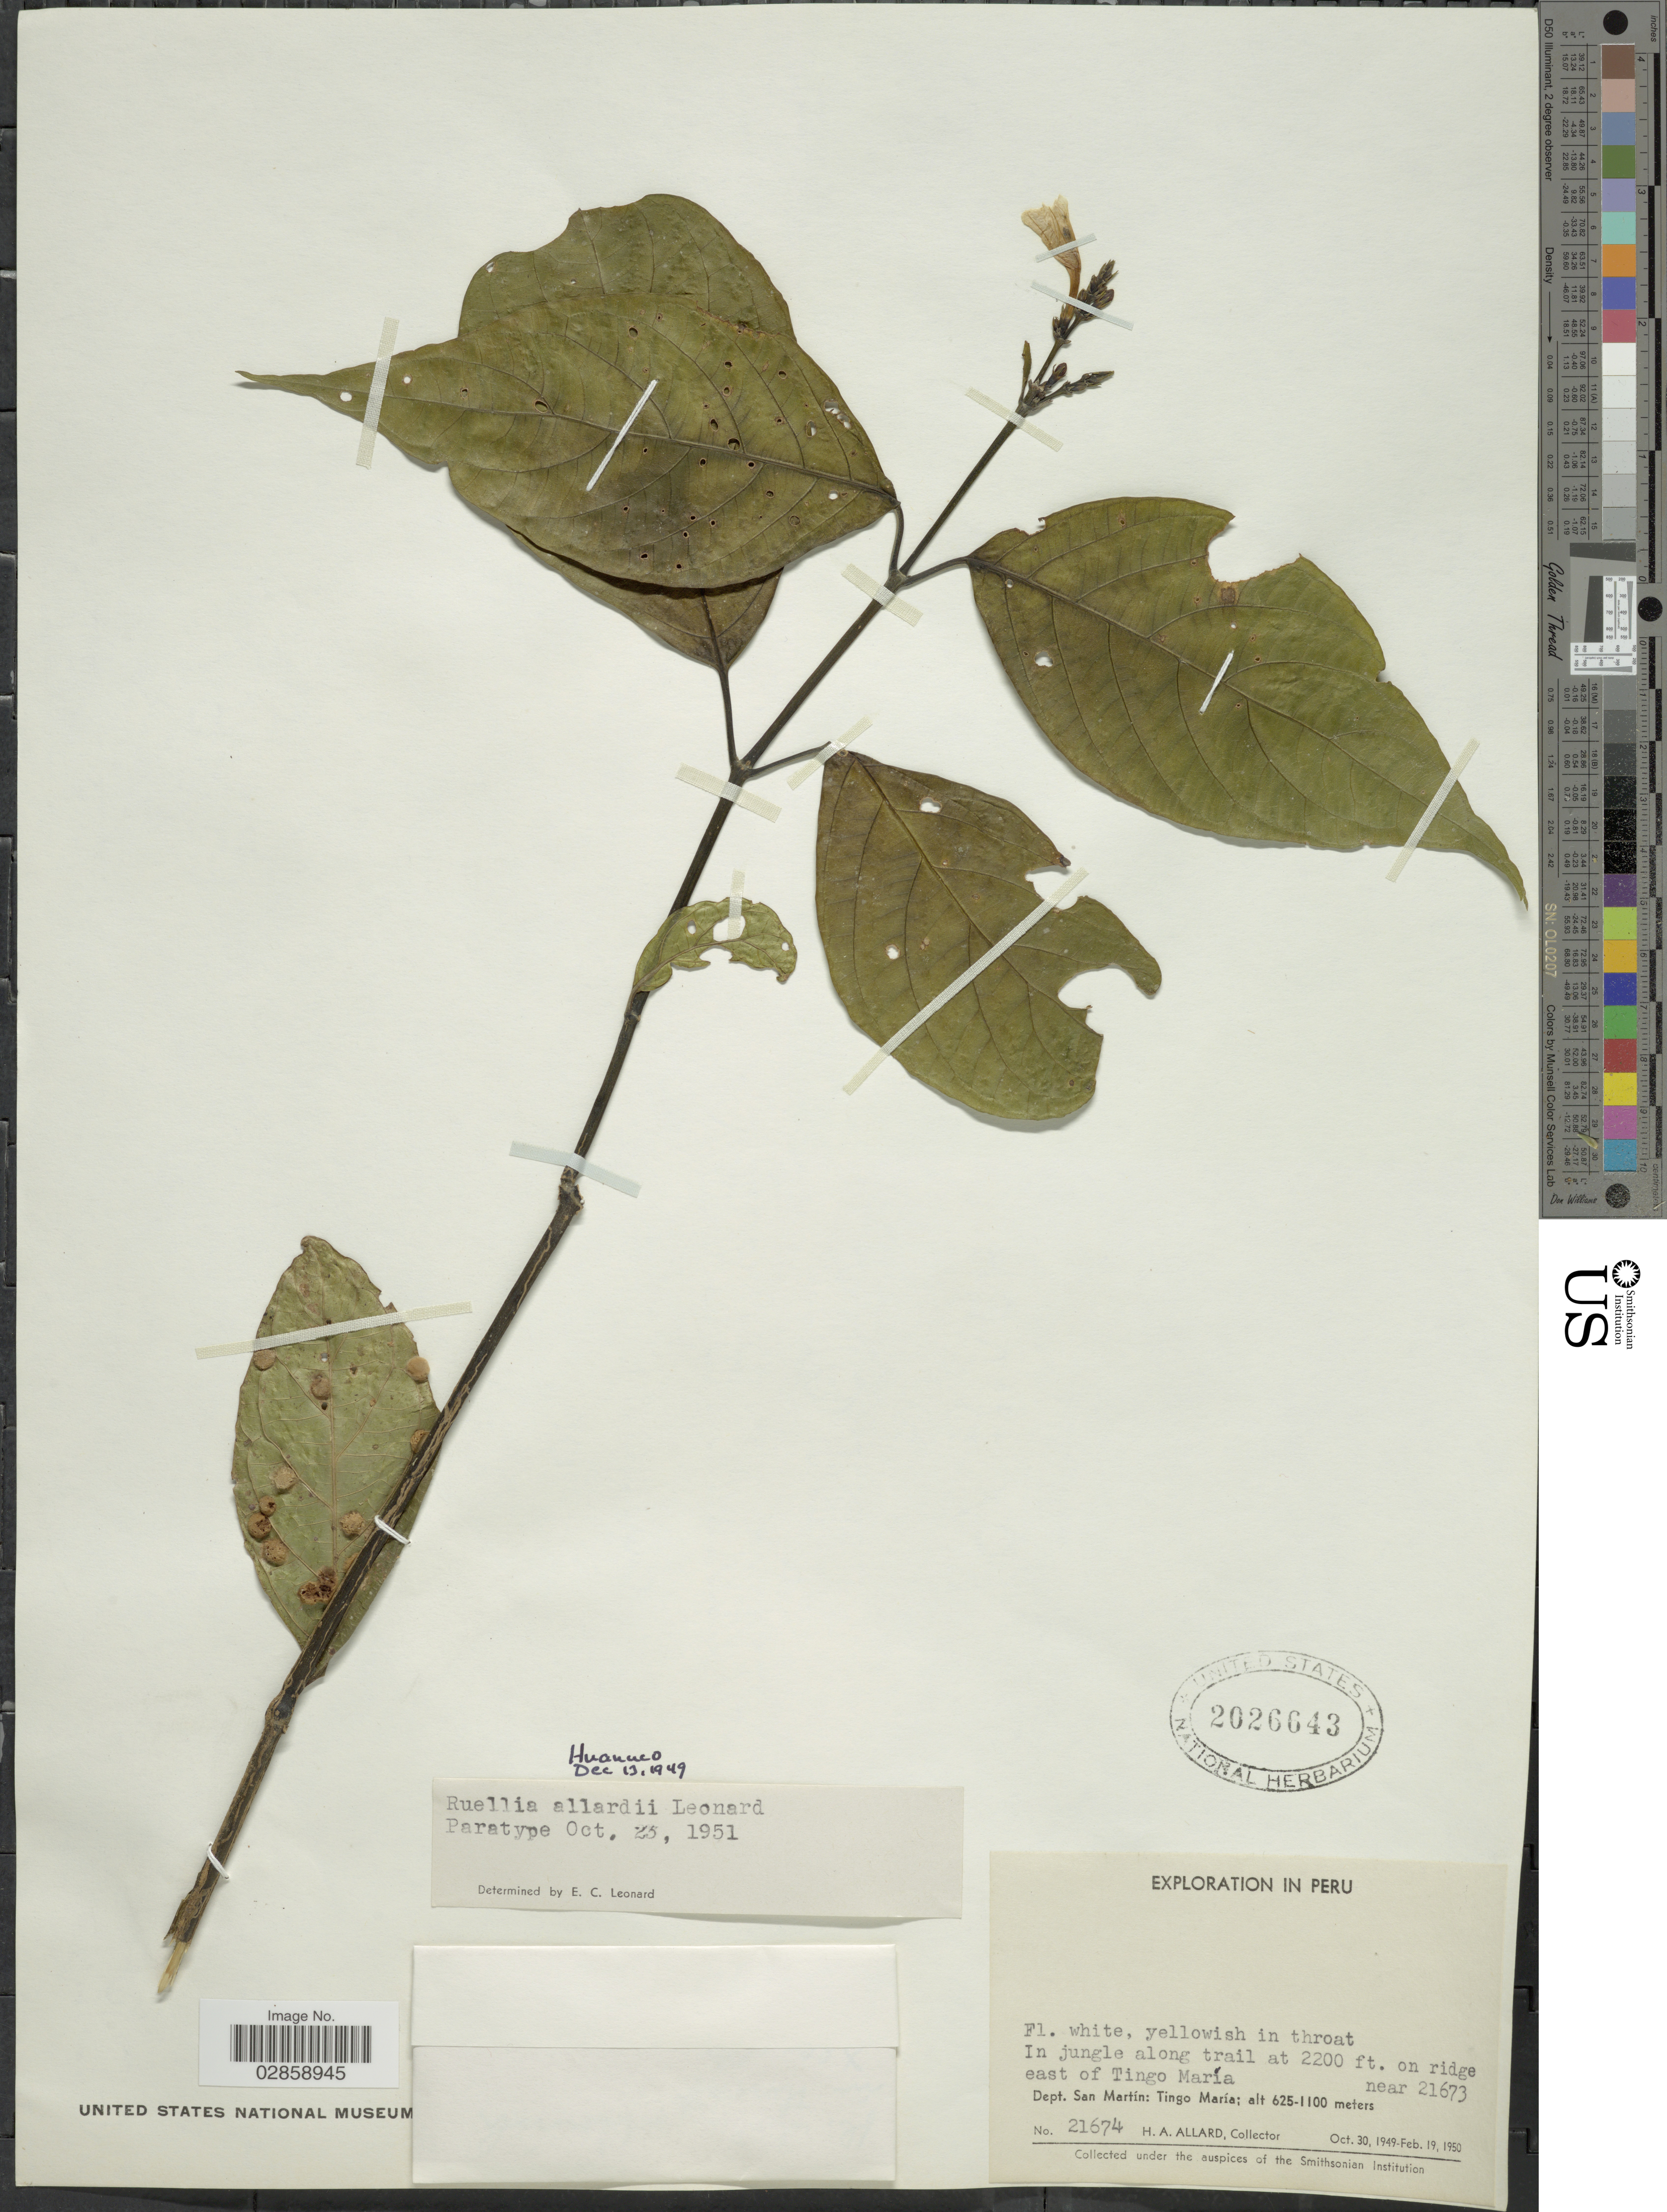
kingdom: Plantae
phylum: Tracheophyta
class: Magnoliopsida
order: Lamiales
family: Acanthaceae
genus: Ruellia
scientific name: Ruellia allardii Leonard sp. nov. ined.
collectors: H. A. Allard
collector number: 21674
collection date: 1949-10-30/1950-02-19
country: Peru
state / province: San Martín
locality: On ridge east of Tingo María. Dept. San Martín: Tingo María.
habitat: in jungle along trail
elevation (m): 671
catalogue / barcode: US 2026643